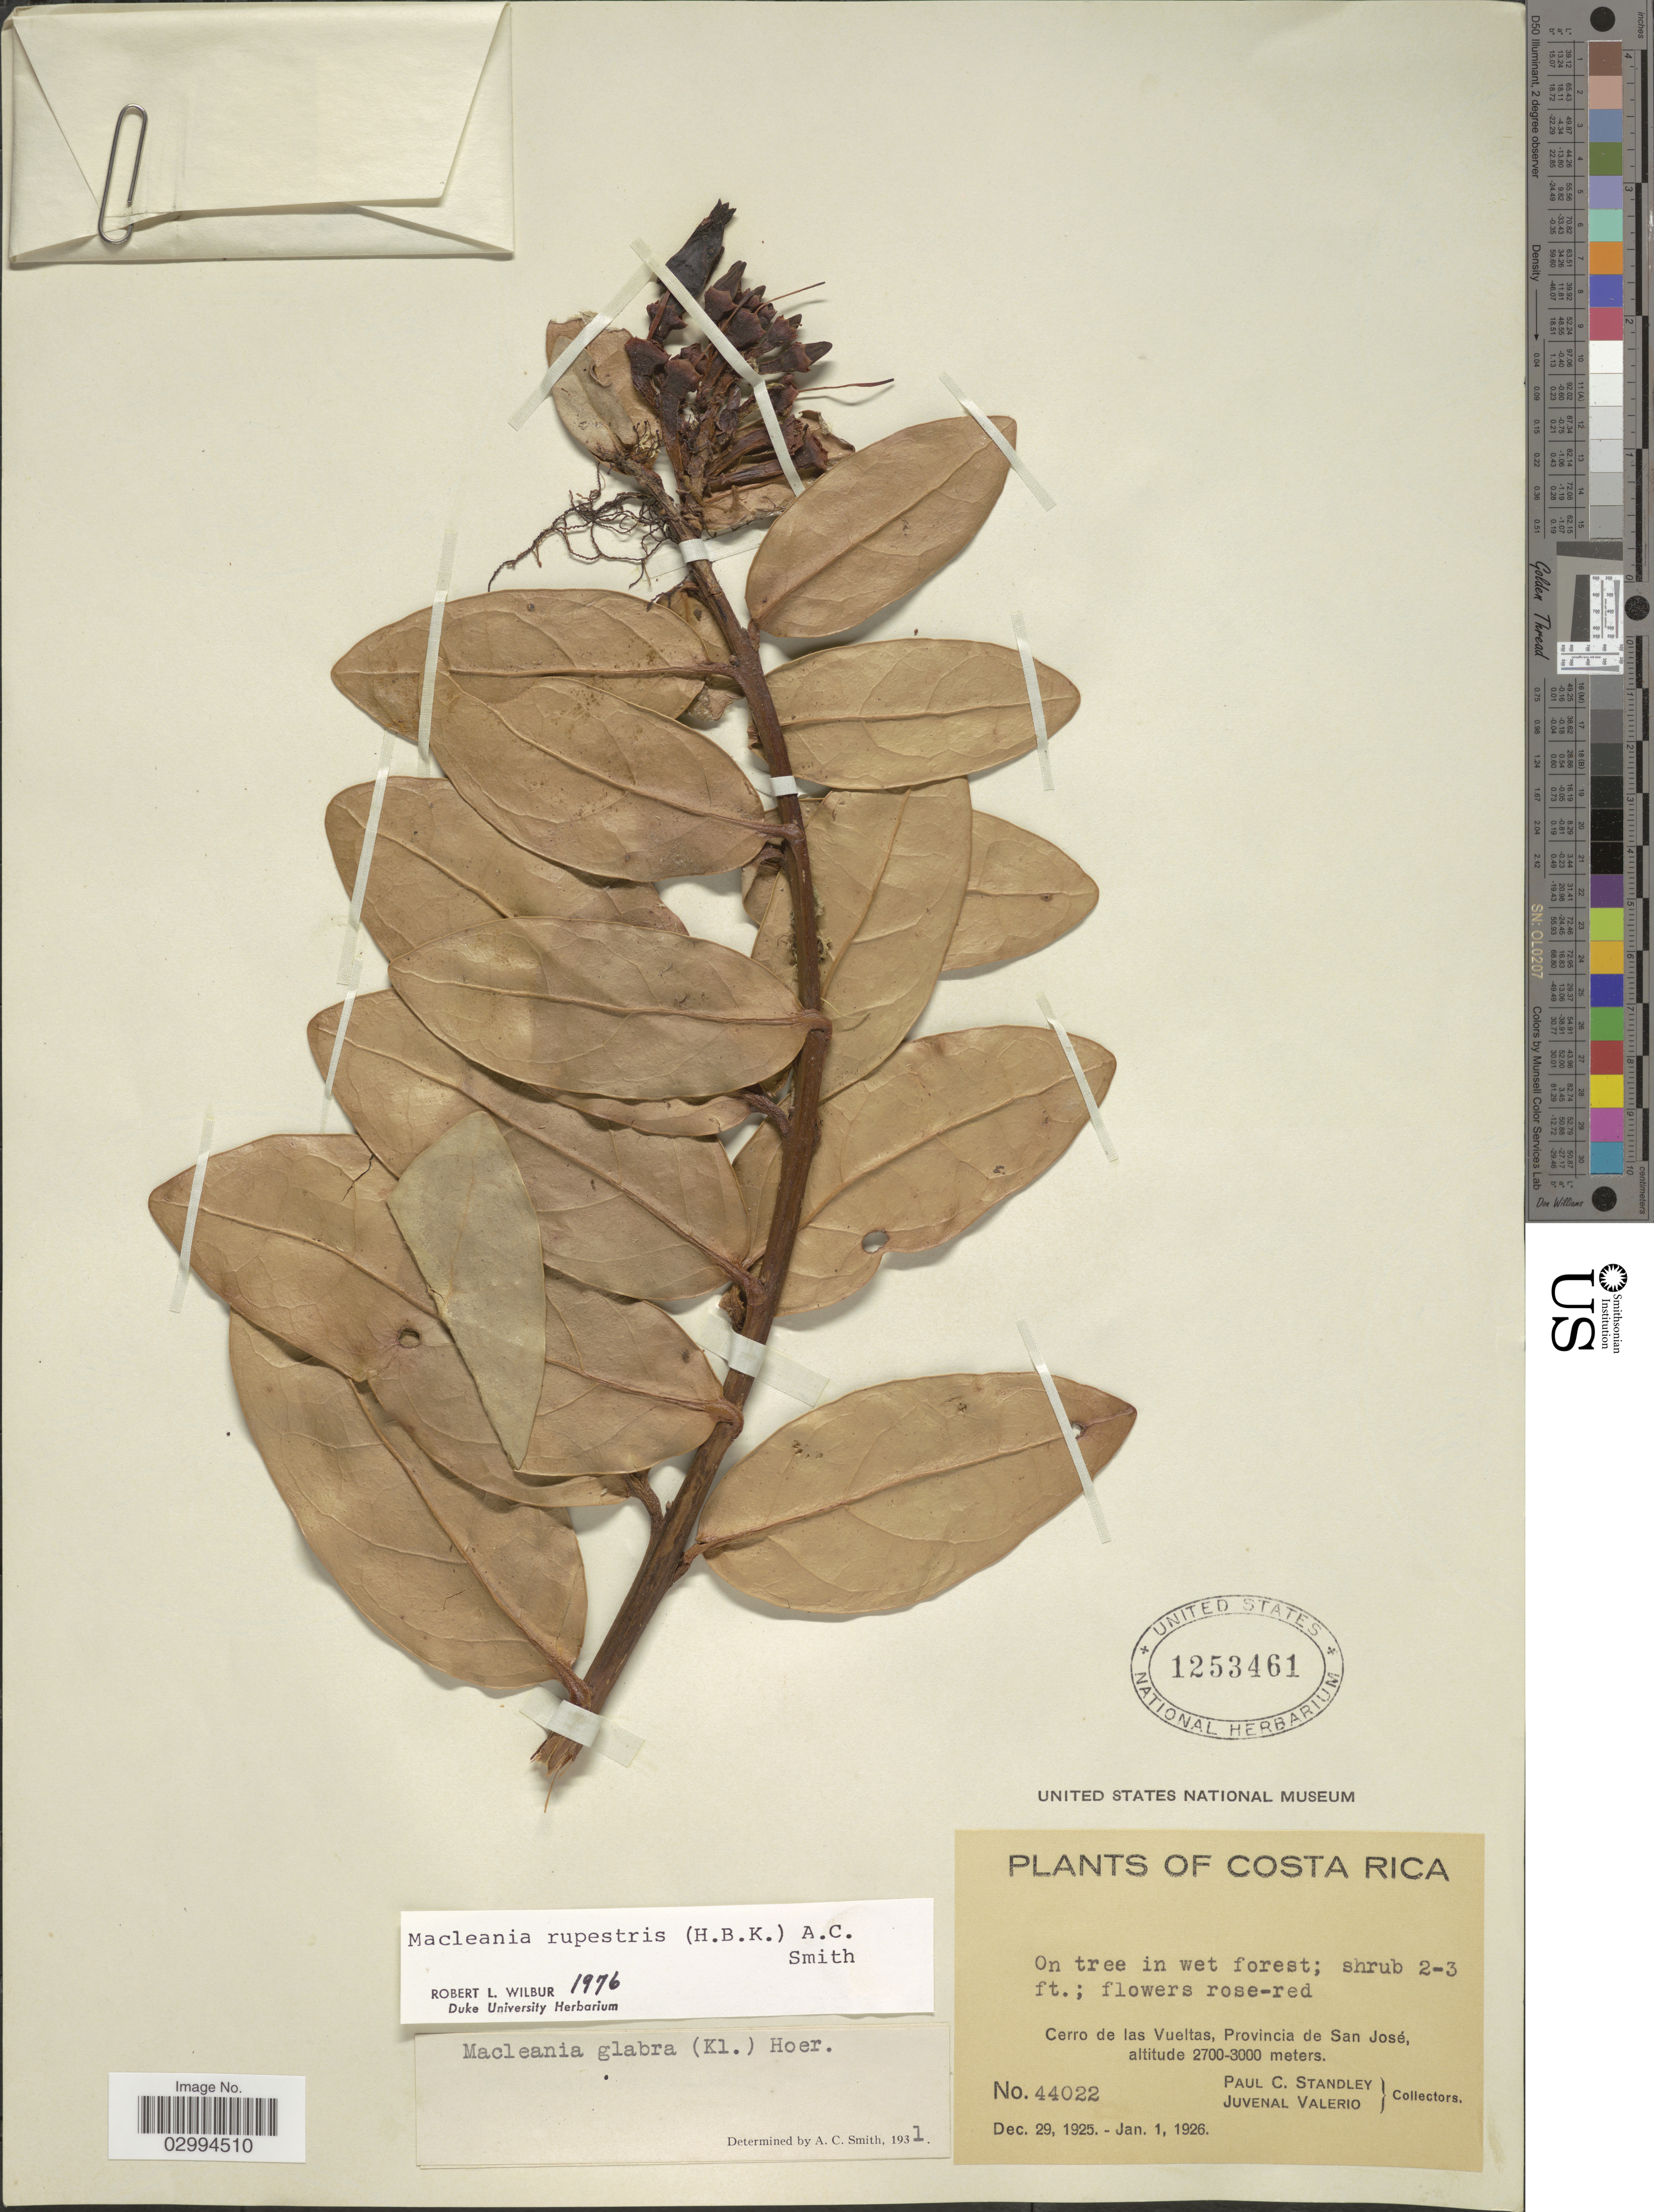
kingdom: Plantae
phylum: Tracheophyta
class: Magnoliopsida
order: Ericales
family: Ericaceae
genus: Macleania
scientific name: Macleania rupestris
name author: (Kunth) A.C. Sm.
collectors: P. C. Standley & J. Valerio R.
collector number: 44022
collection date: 1925-12-29/1926-01-01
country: Costa Rica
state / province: San José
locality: Cerro de las Vueltas.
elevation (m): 2700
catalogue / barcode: US 1253461